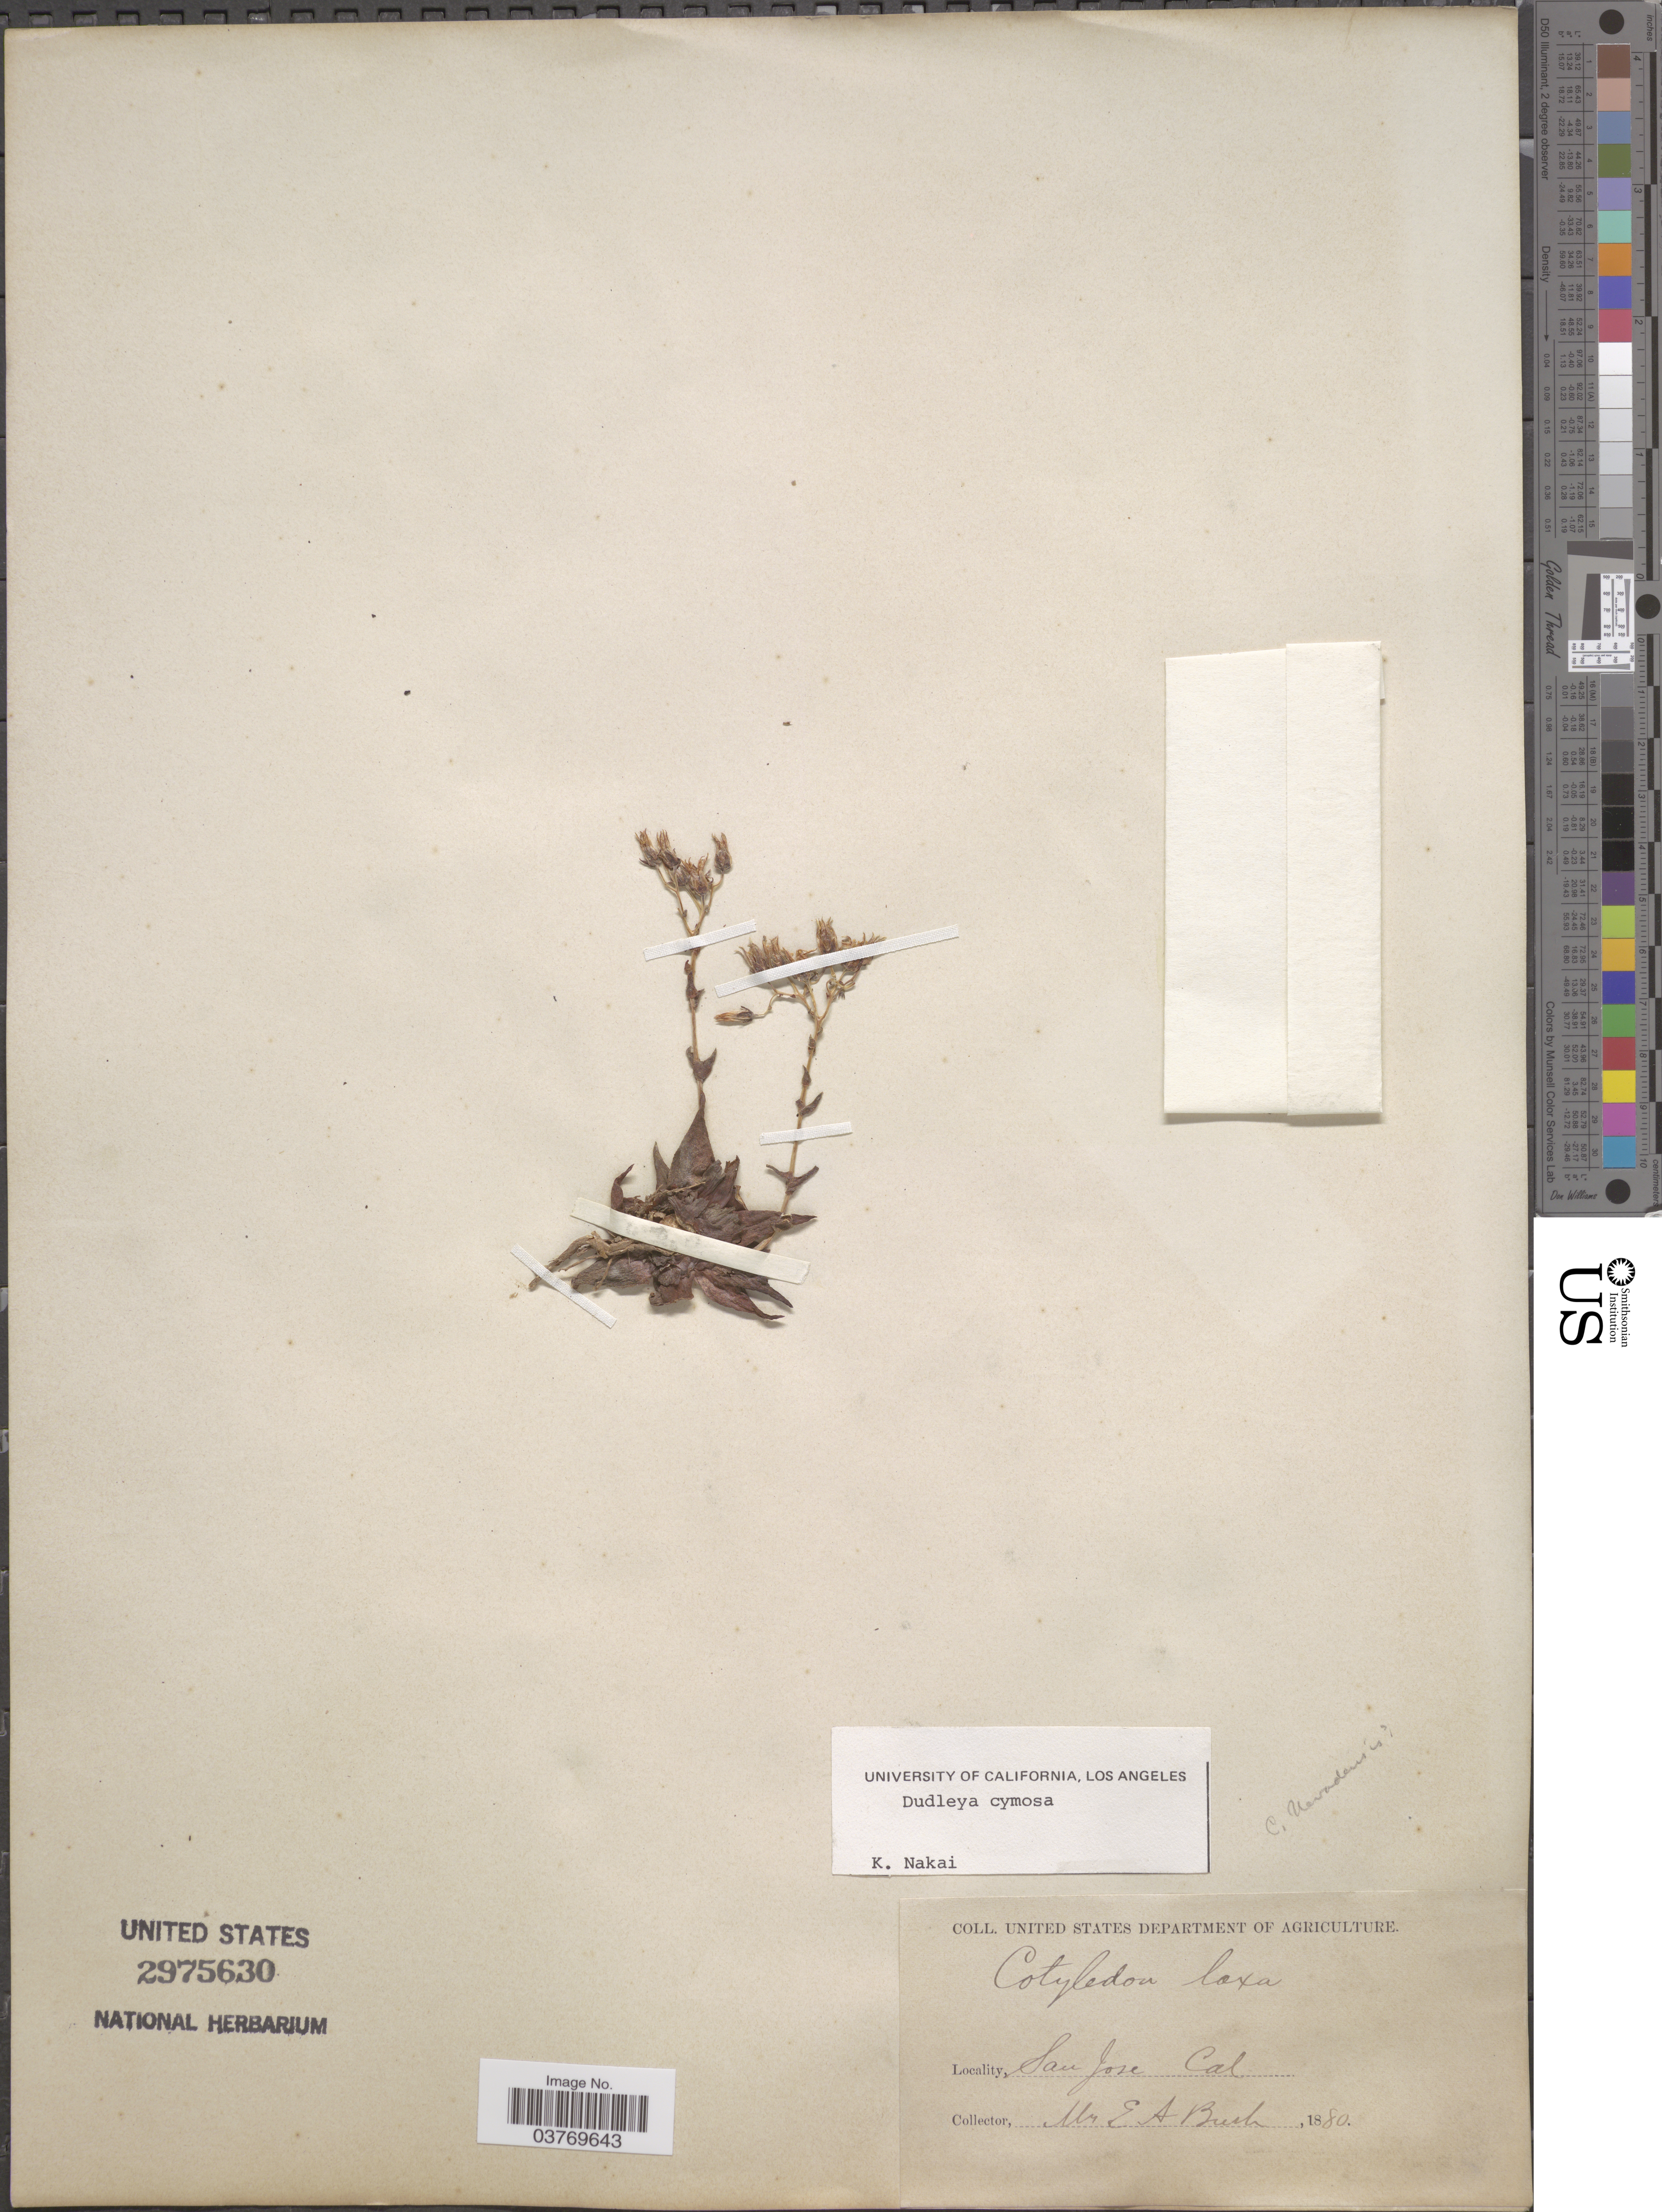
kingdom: Plantae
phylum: Tracheophyta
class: Magnoliopsida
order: Saxifragales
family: Crassulaceae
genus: Dudleya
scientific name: Dudleya cymosa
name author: (Lem.) Britton & Rose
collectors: E. Bush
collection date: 1880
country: United States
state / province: California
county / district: Santa Clara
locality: San Jose.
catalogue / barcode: US 2975630